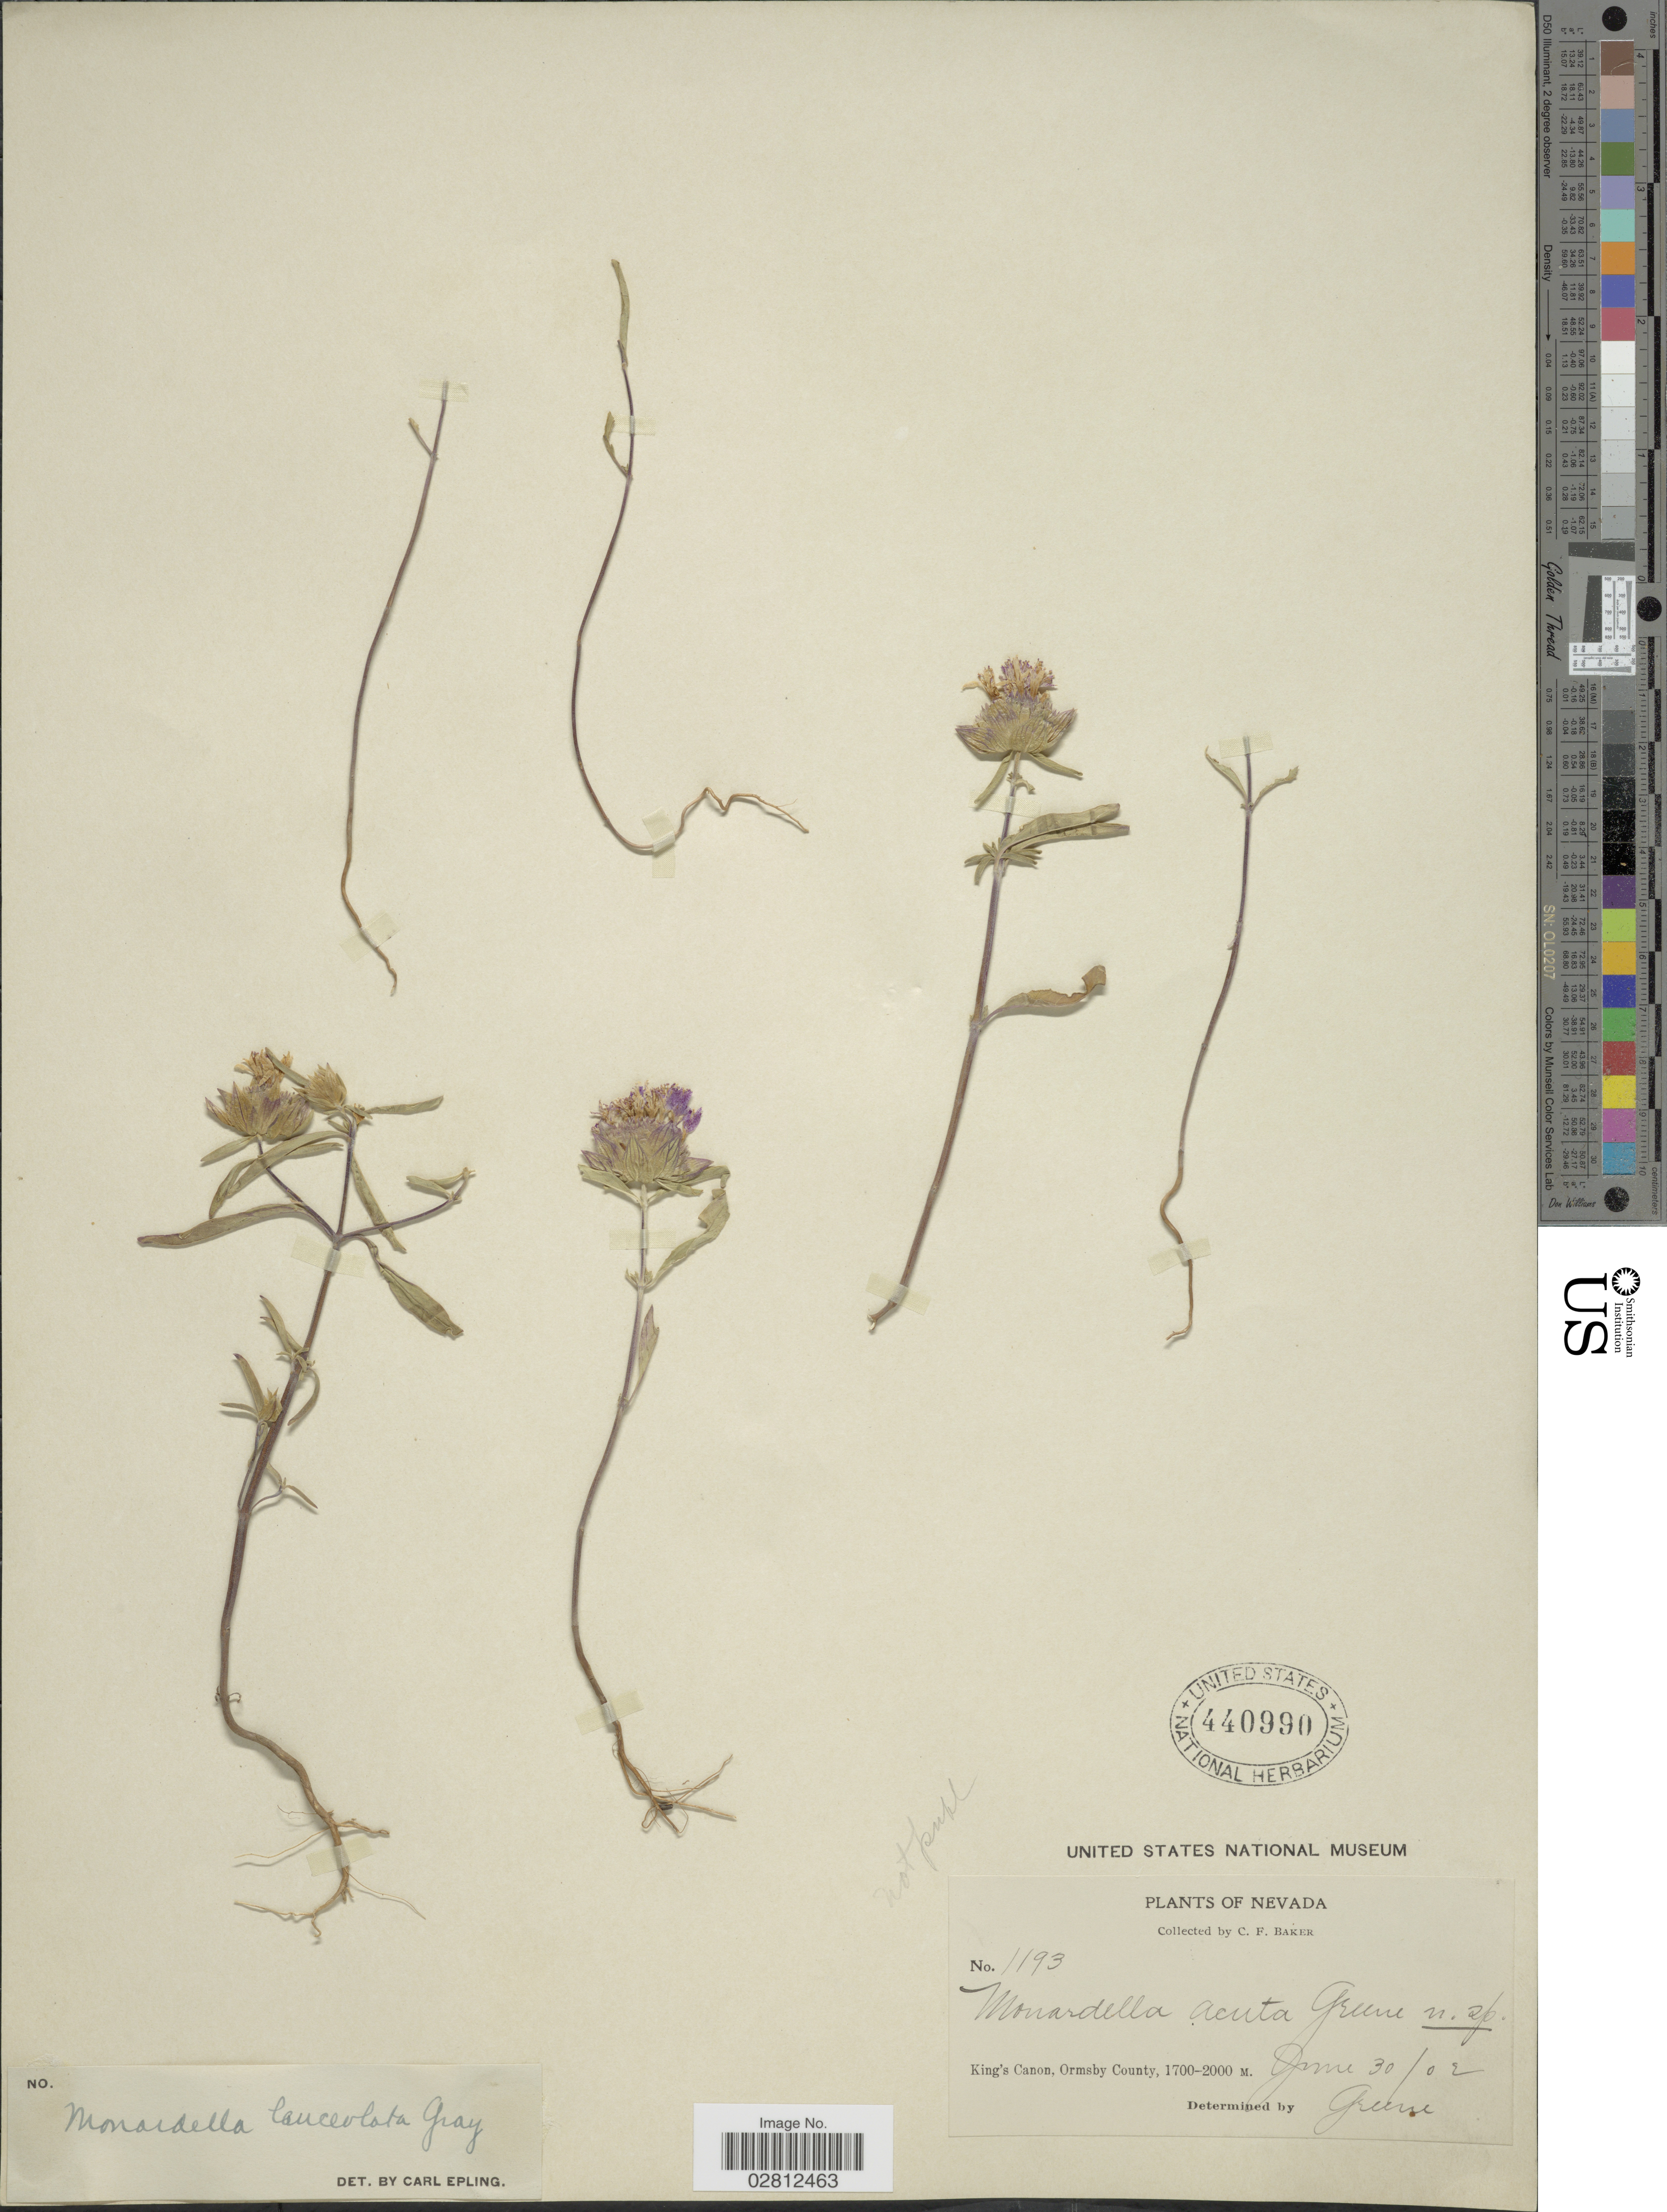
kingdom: Plantae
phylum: Tracheophyta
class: Magnoliopsida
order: Lamiales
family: Lamiaceae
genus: Monardella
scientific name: Monardella lanceolata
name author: A. Gray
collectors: C. F. Baker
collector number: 1193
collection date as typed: Transcribed d/m/y: 30/6/2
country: United States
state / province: Nevada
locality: King's Canon, Ormsby County.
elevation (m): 1700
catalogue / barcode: US 440990